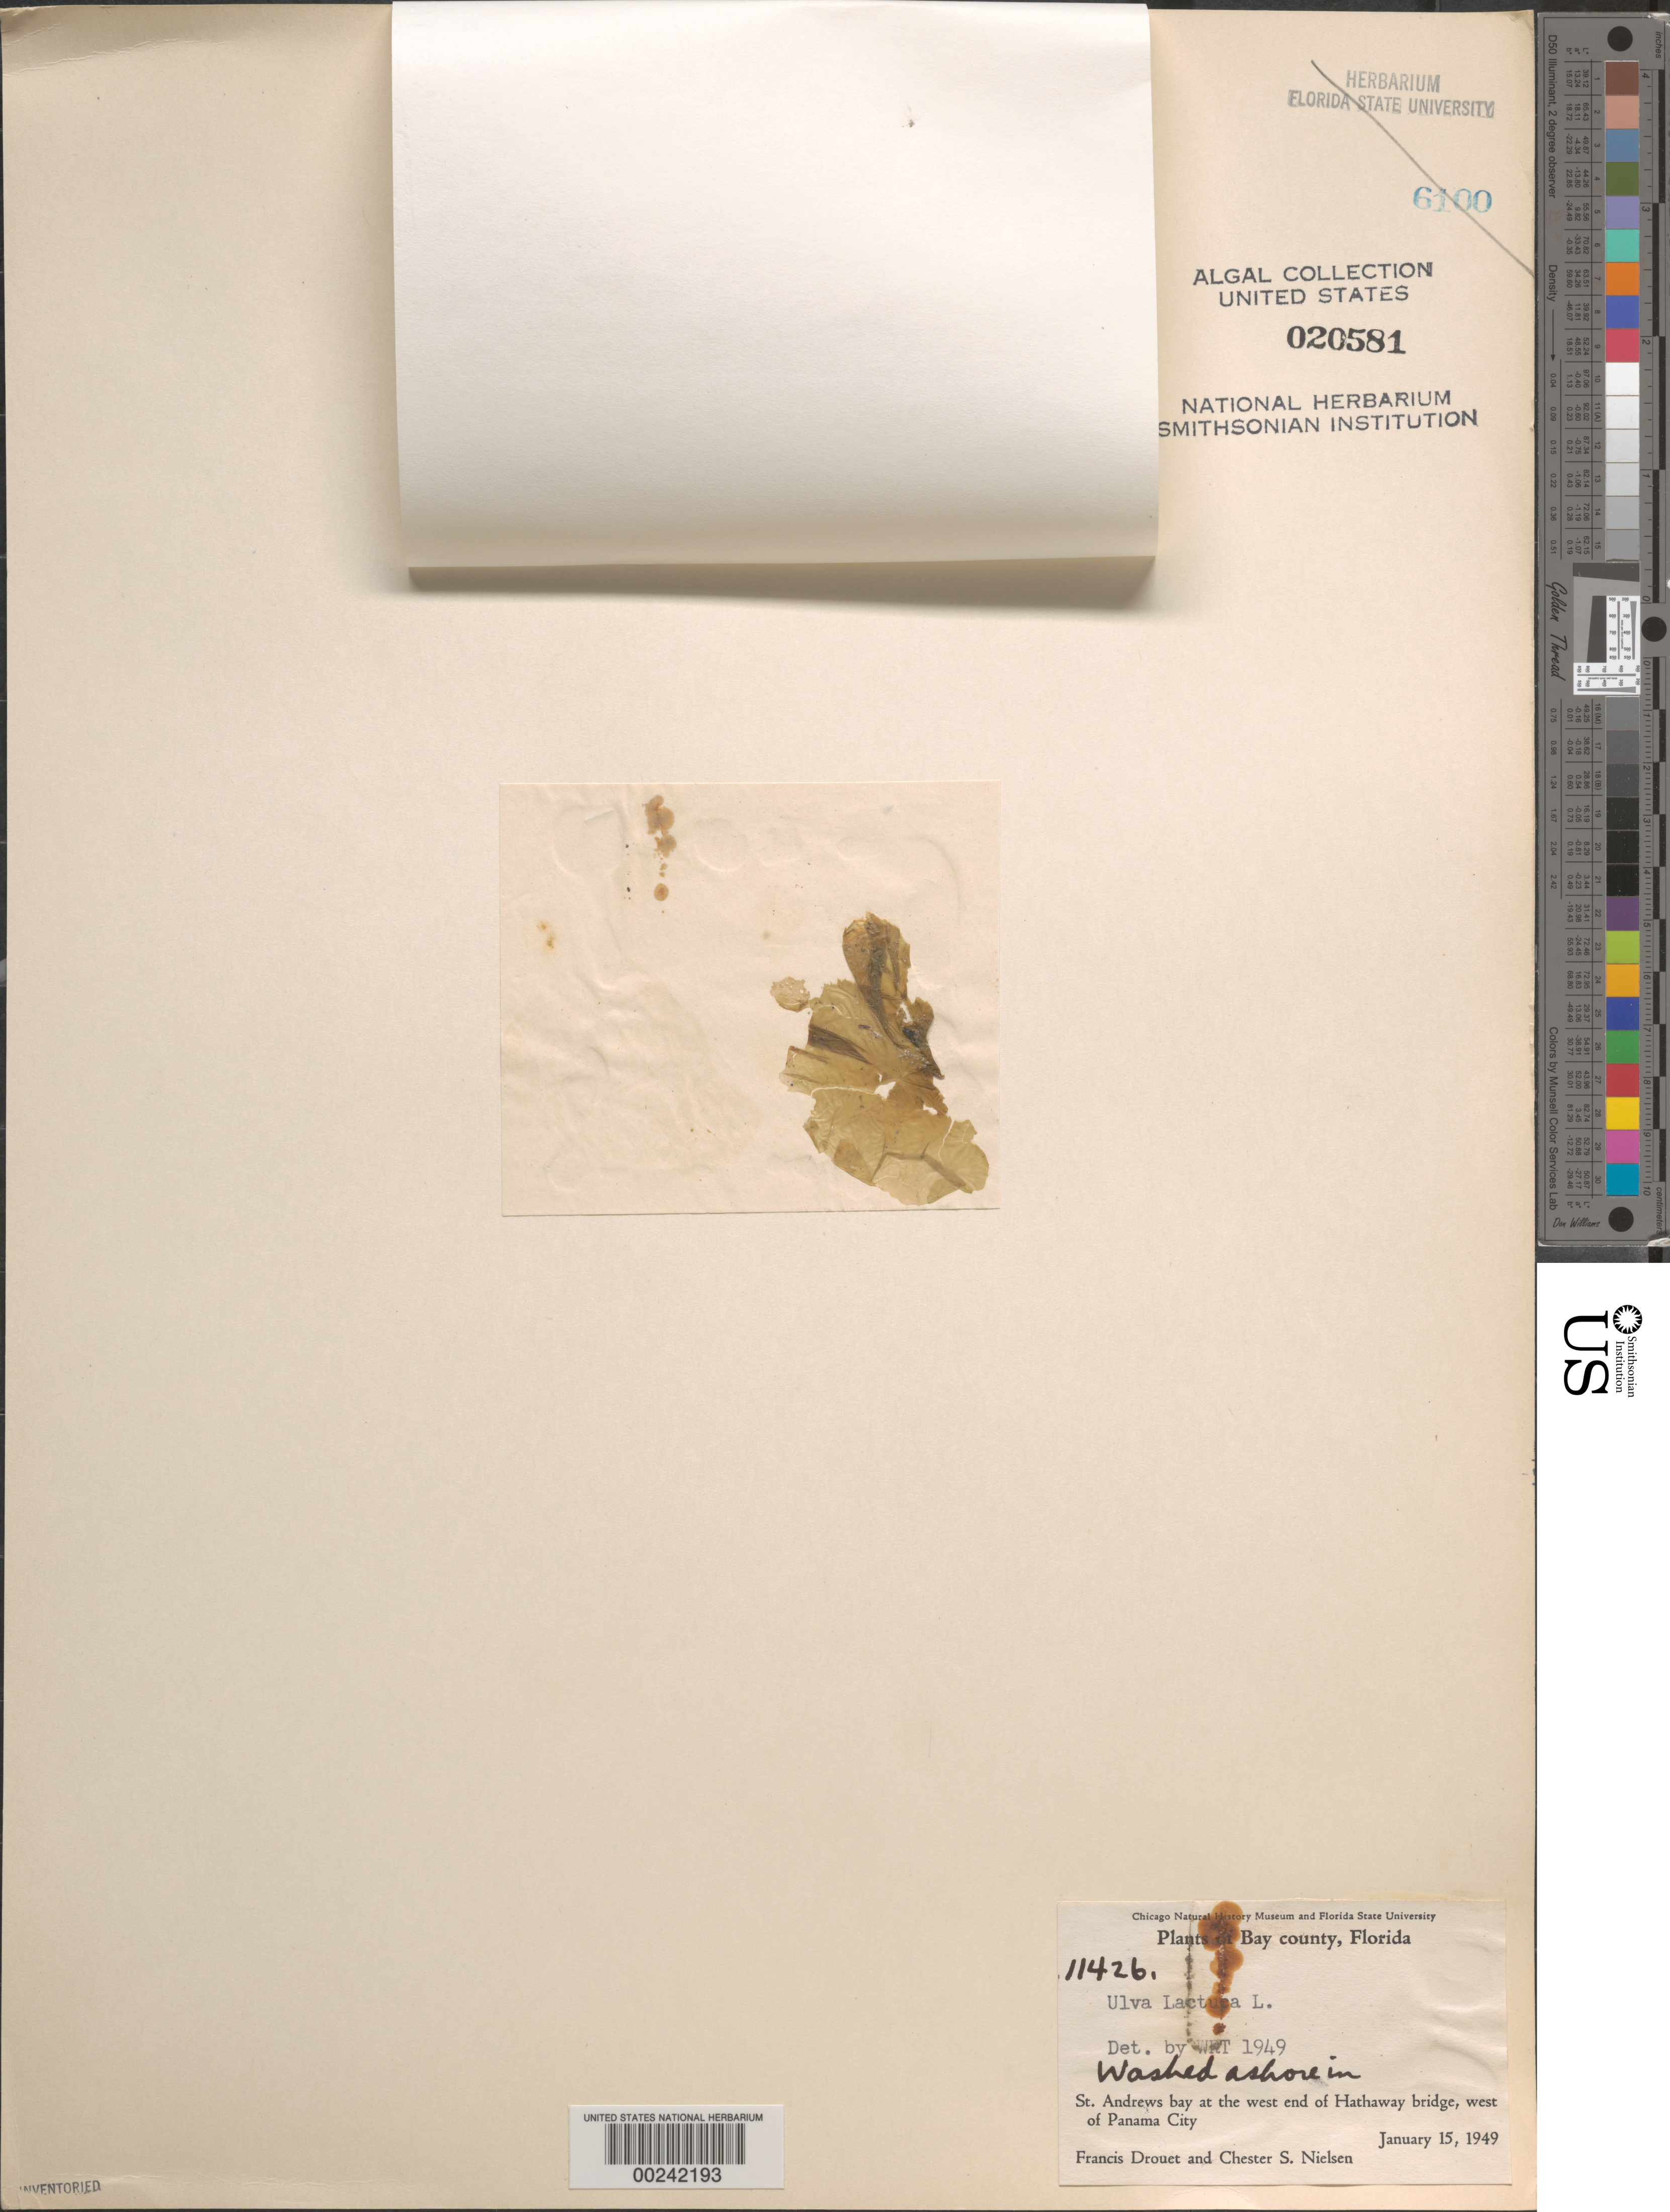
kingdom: Plantae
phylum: Chlorophyta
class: Ulvophyceae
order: Ulvales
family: Ulvaceae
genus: Ulva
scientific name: Ulva lactuca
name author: L.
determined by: Taylor, William R.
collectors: F. E. Drouet & C. S. Nielsen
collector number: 11426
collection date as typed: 15 Jan 1949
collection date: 1949-01-15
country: United States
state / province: Florida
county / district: Bay County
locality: St. Andrew Bay, Hathaway Bridge, Panama City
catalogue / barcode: US 20581